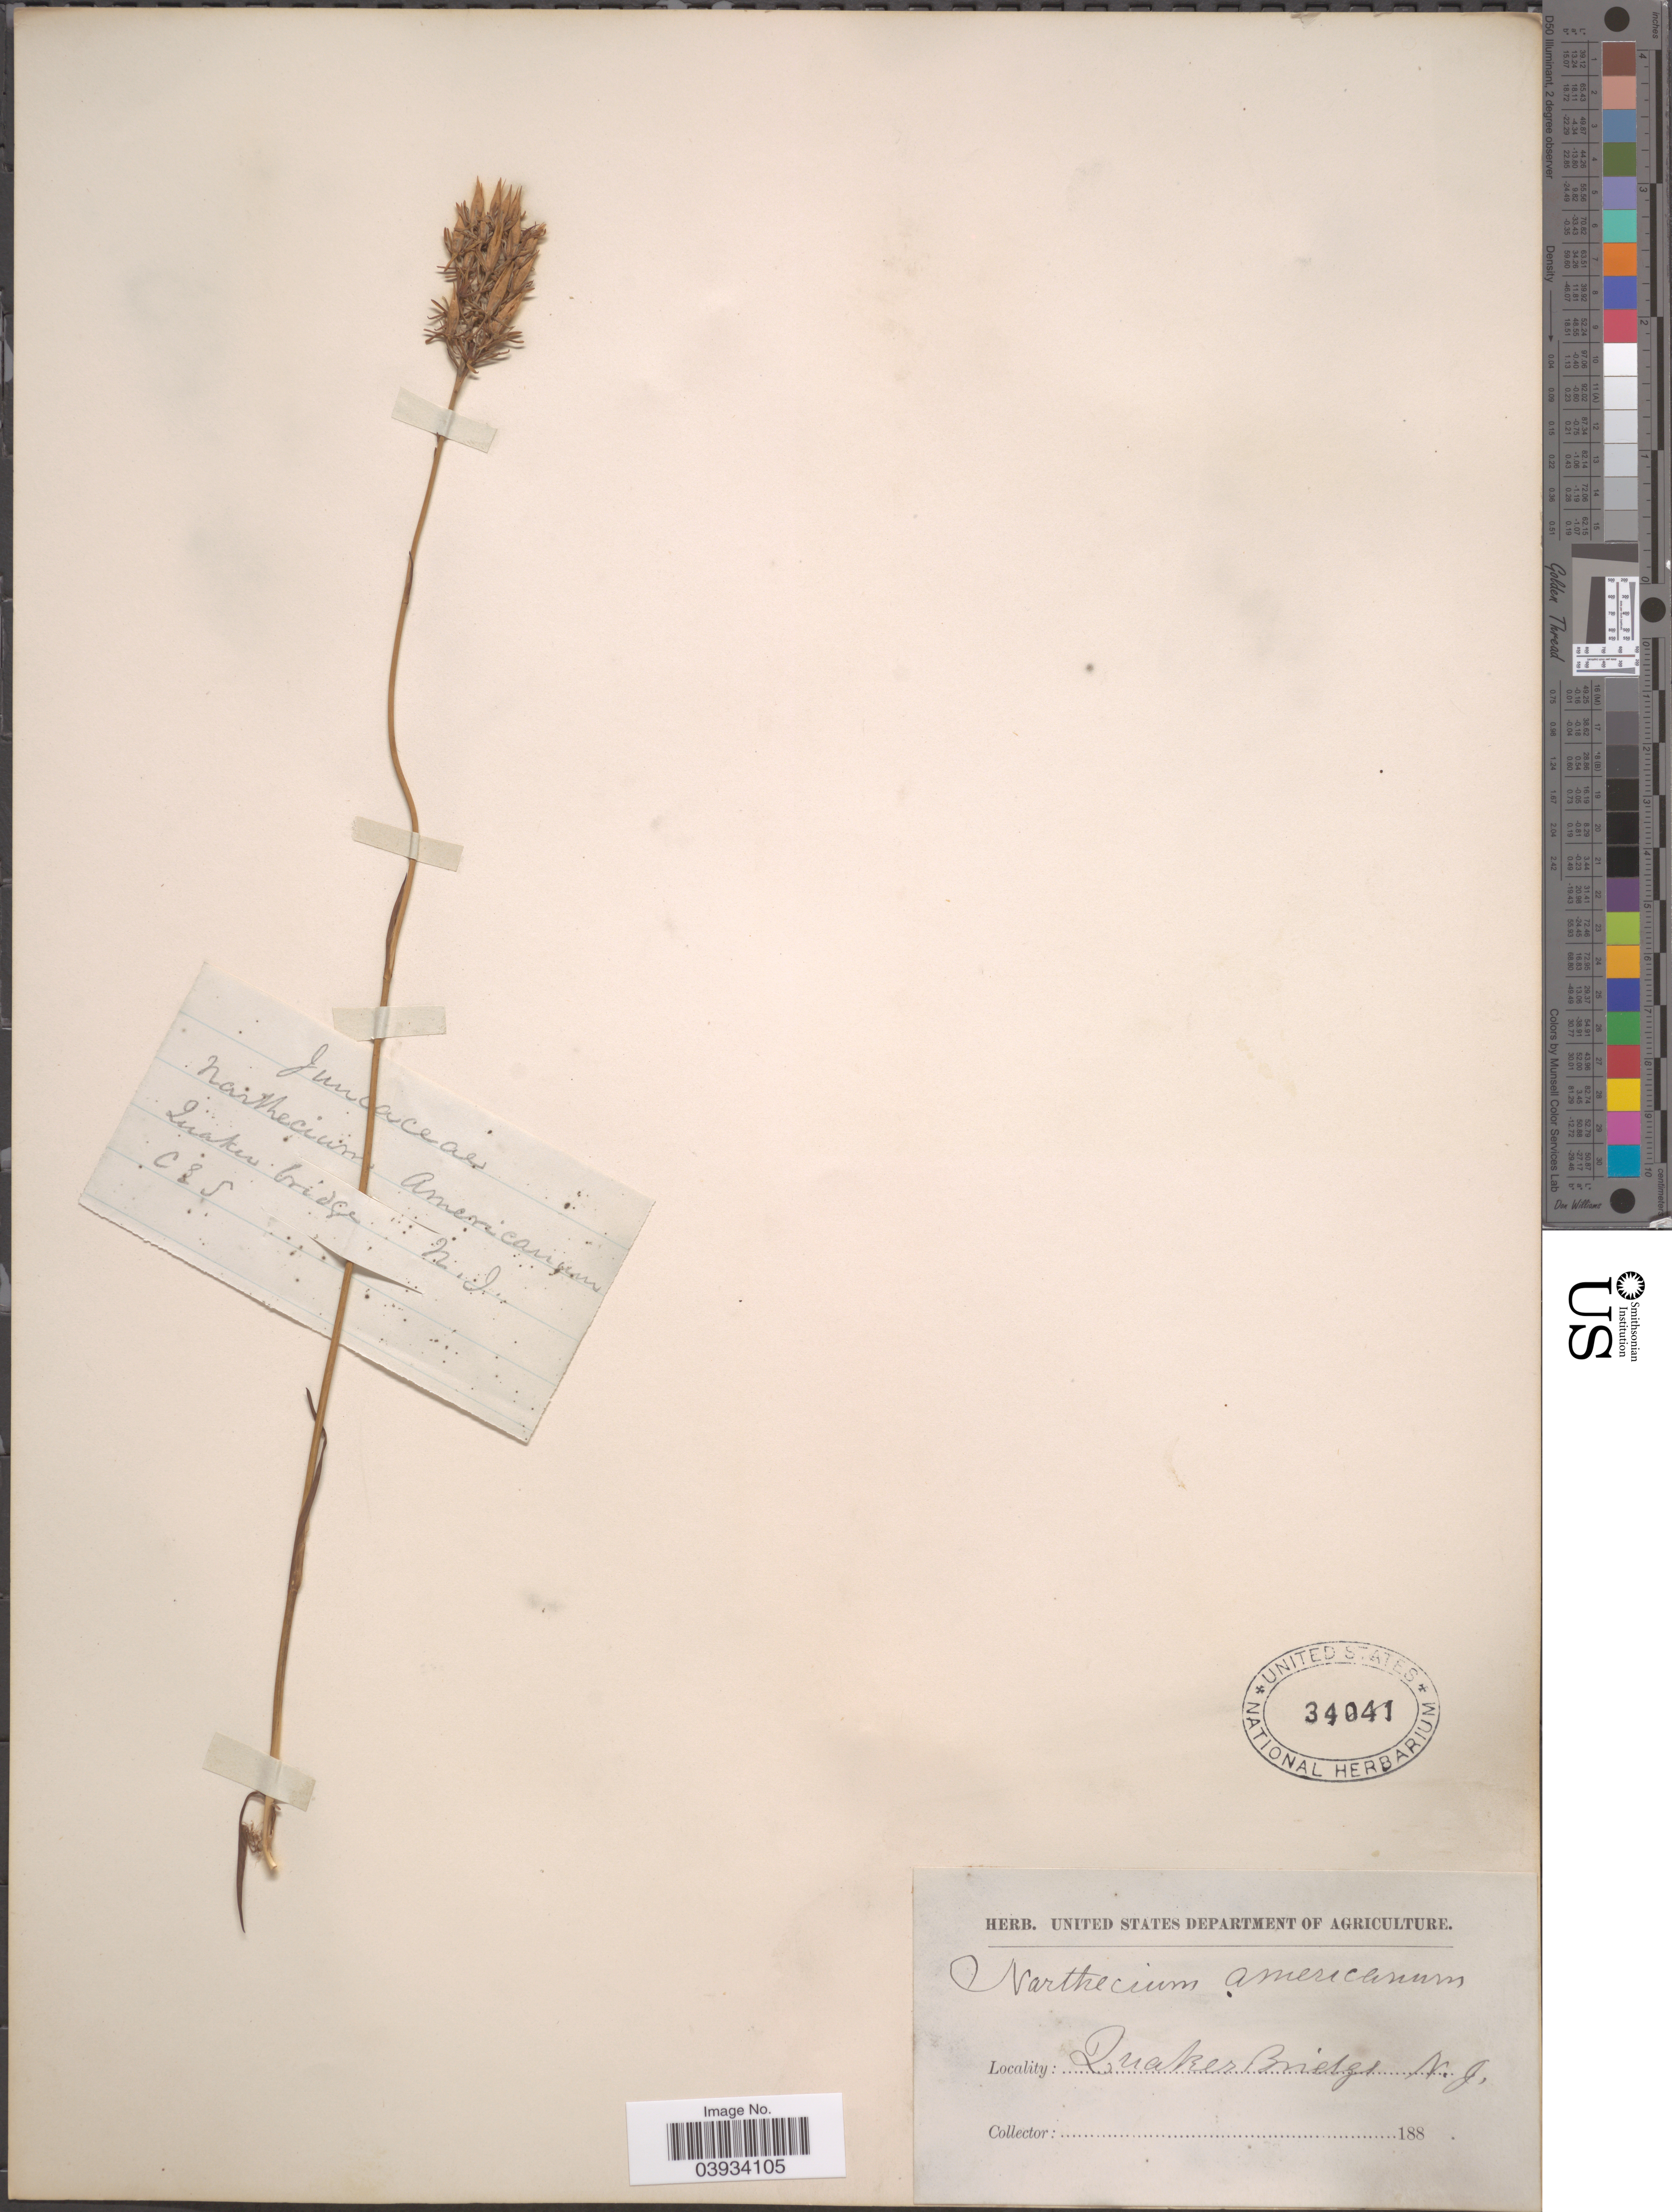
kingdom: Plantae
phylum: Tracheophyta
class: Liliopsida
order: Dioscoreales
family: Nartheciaceae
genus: Narthecium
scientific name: Narthecium americanum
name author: Ker Gawl.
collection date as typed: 188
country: United States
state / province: New Jersey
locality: Quaker Bridge.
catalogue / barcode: US 34041